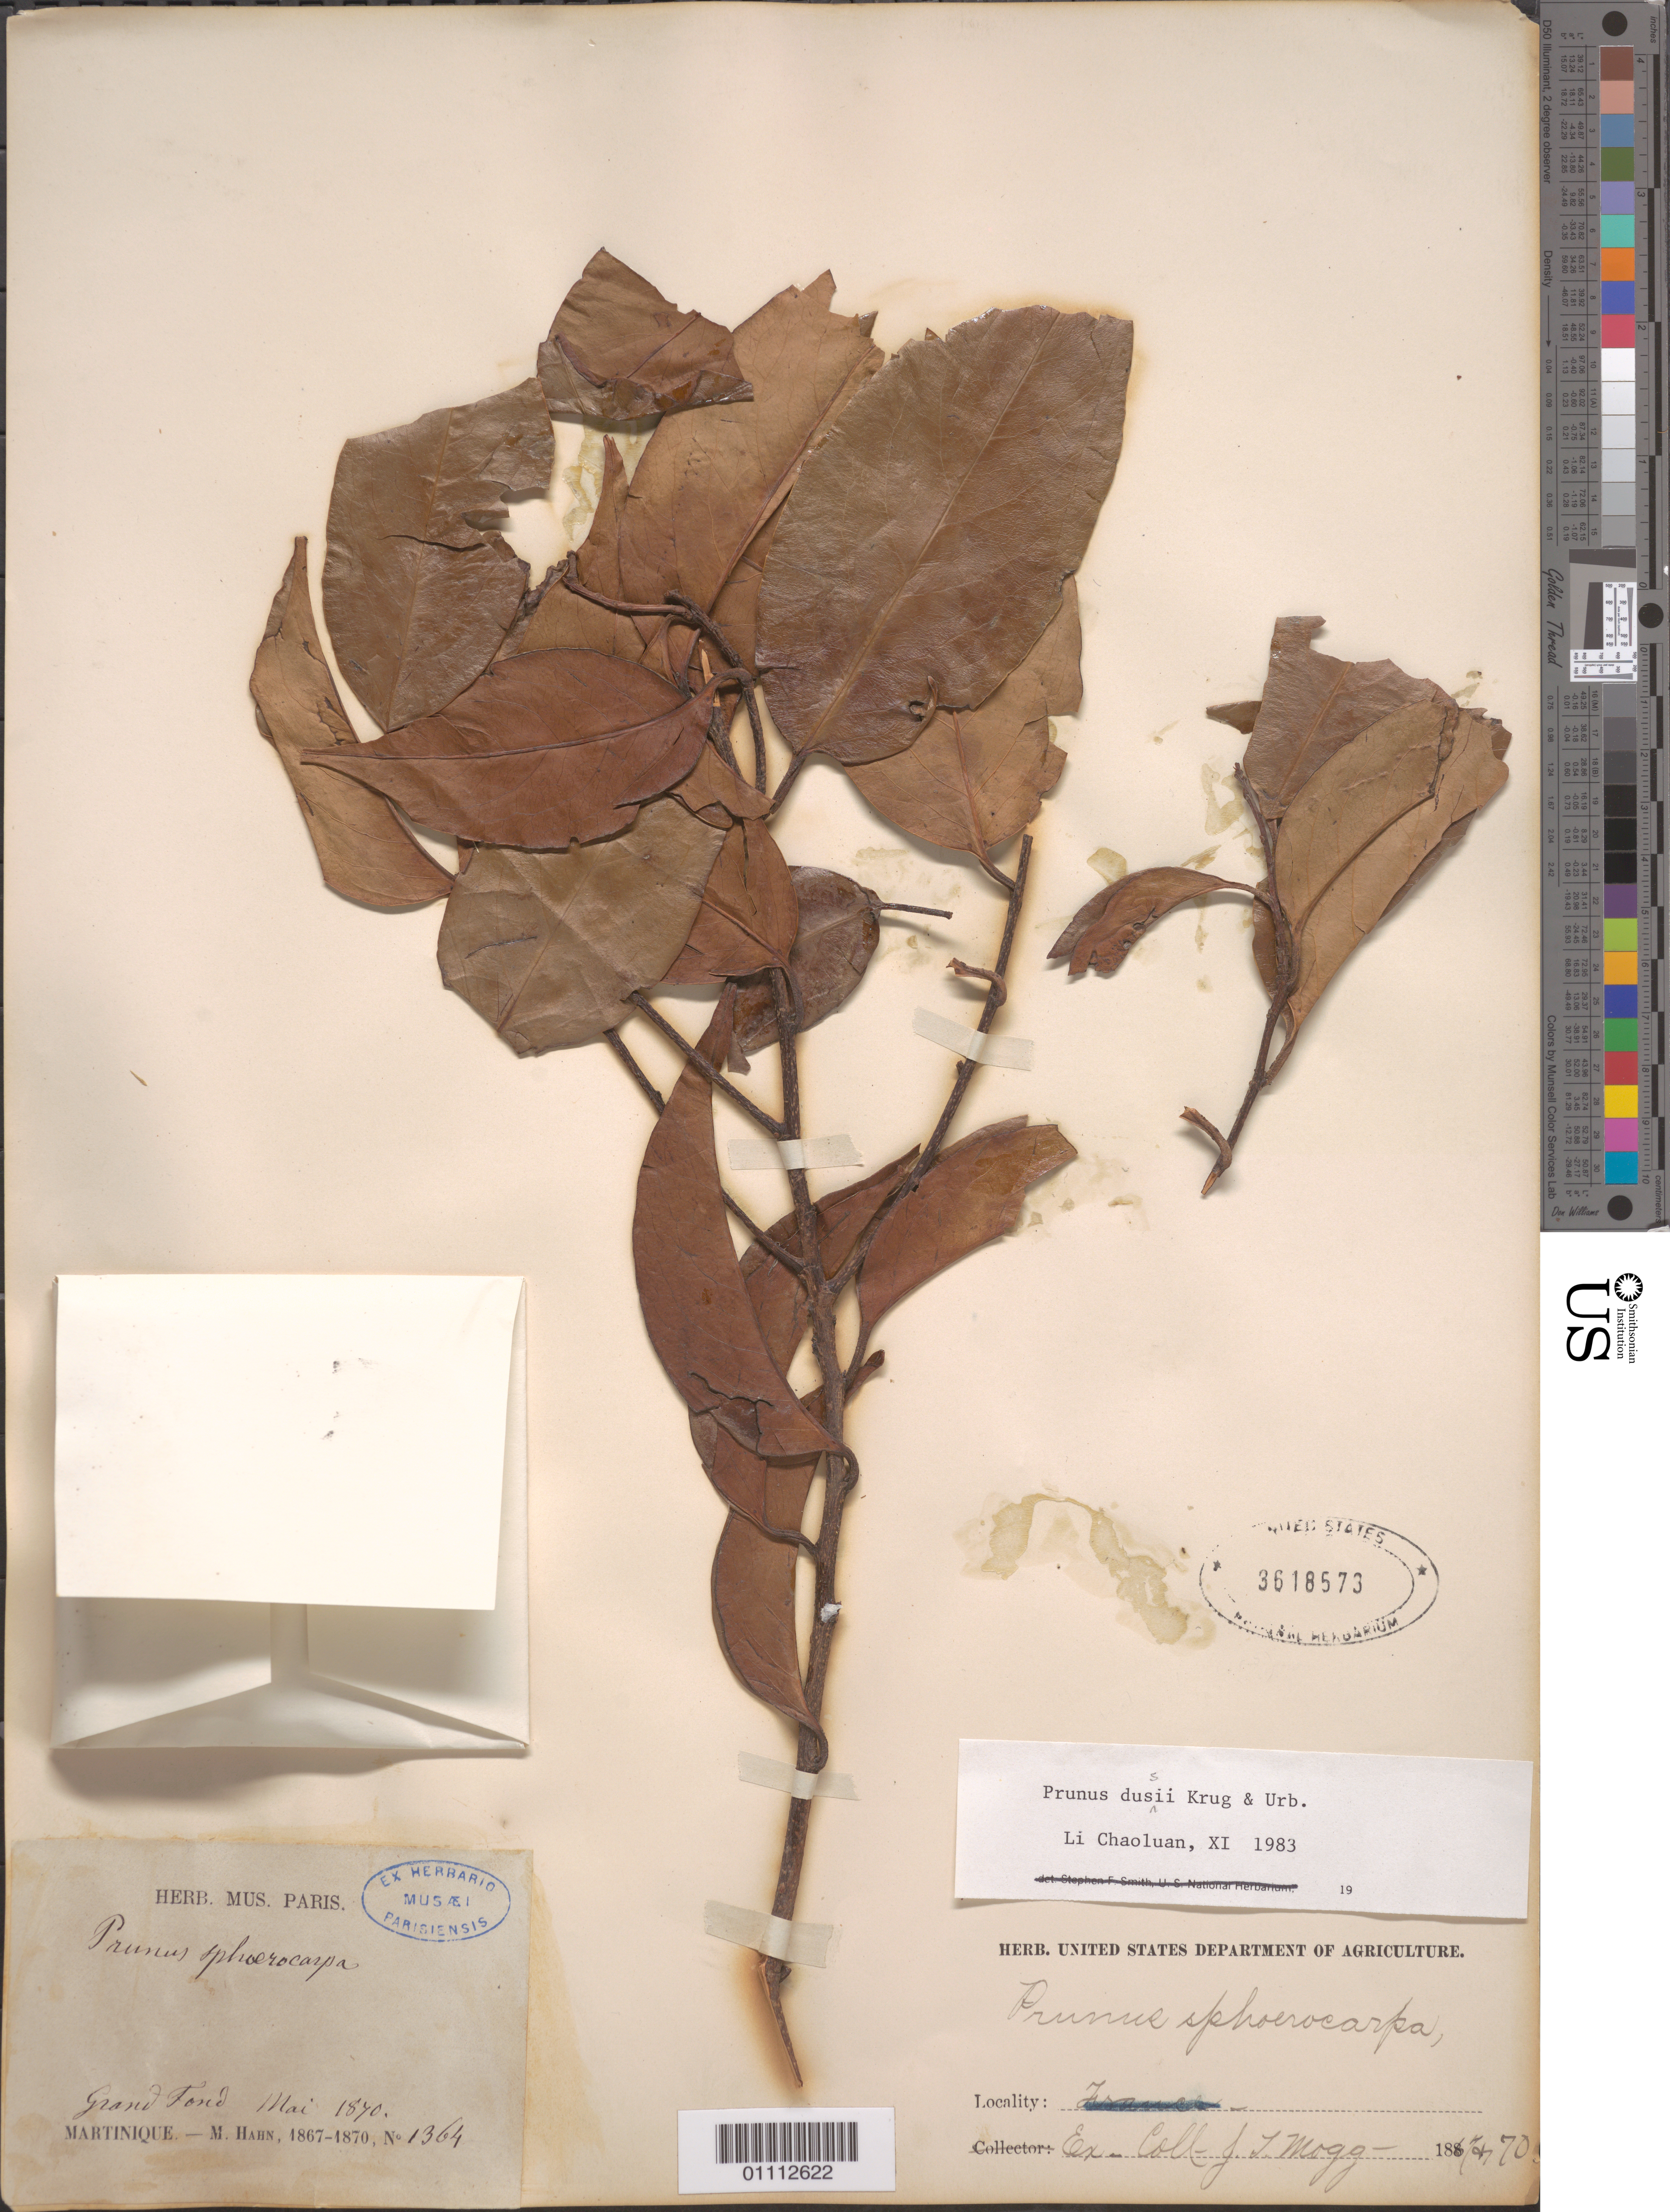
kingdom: Plantae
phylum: Tracheophyta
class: Magnoliopsida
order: Rosales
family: Rosaceae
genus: Prunus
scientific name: Prunus dussii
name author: Krug & Urb. ex Duss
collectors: M. Hahn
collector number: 1304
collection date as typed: Mar 1870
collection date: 1870-03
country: Martinique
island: Martinique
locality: Grand Fond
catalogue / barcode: US 3618573